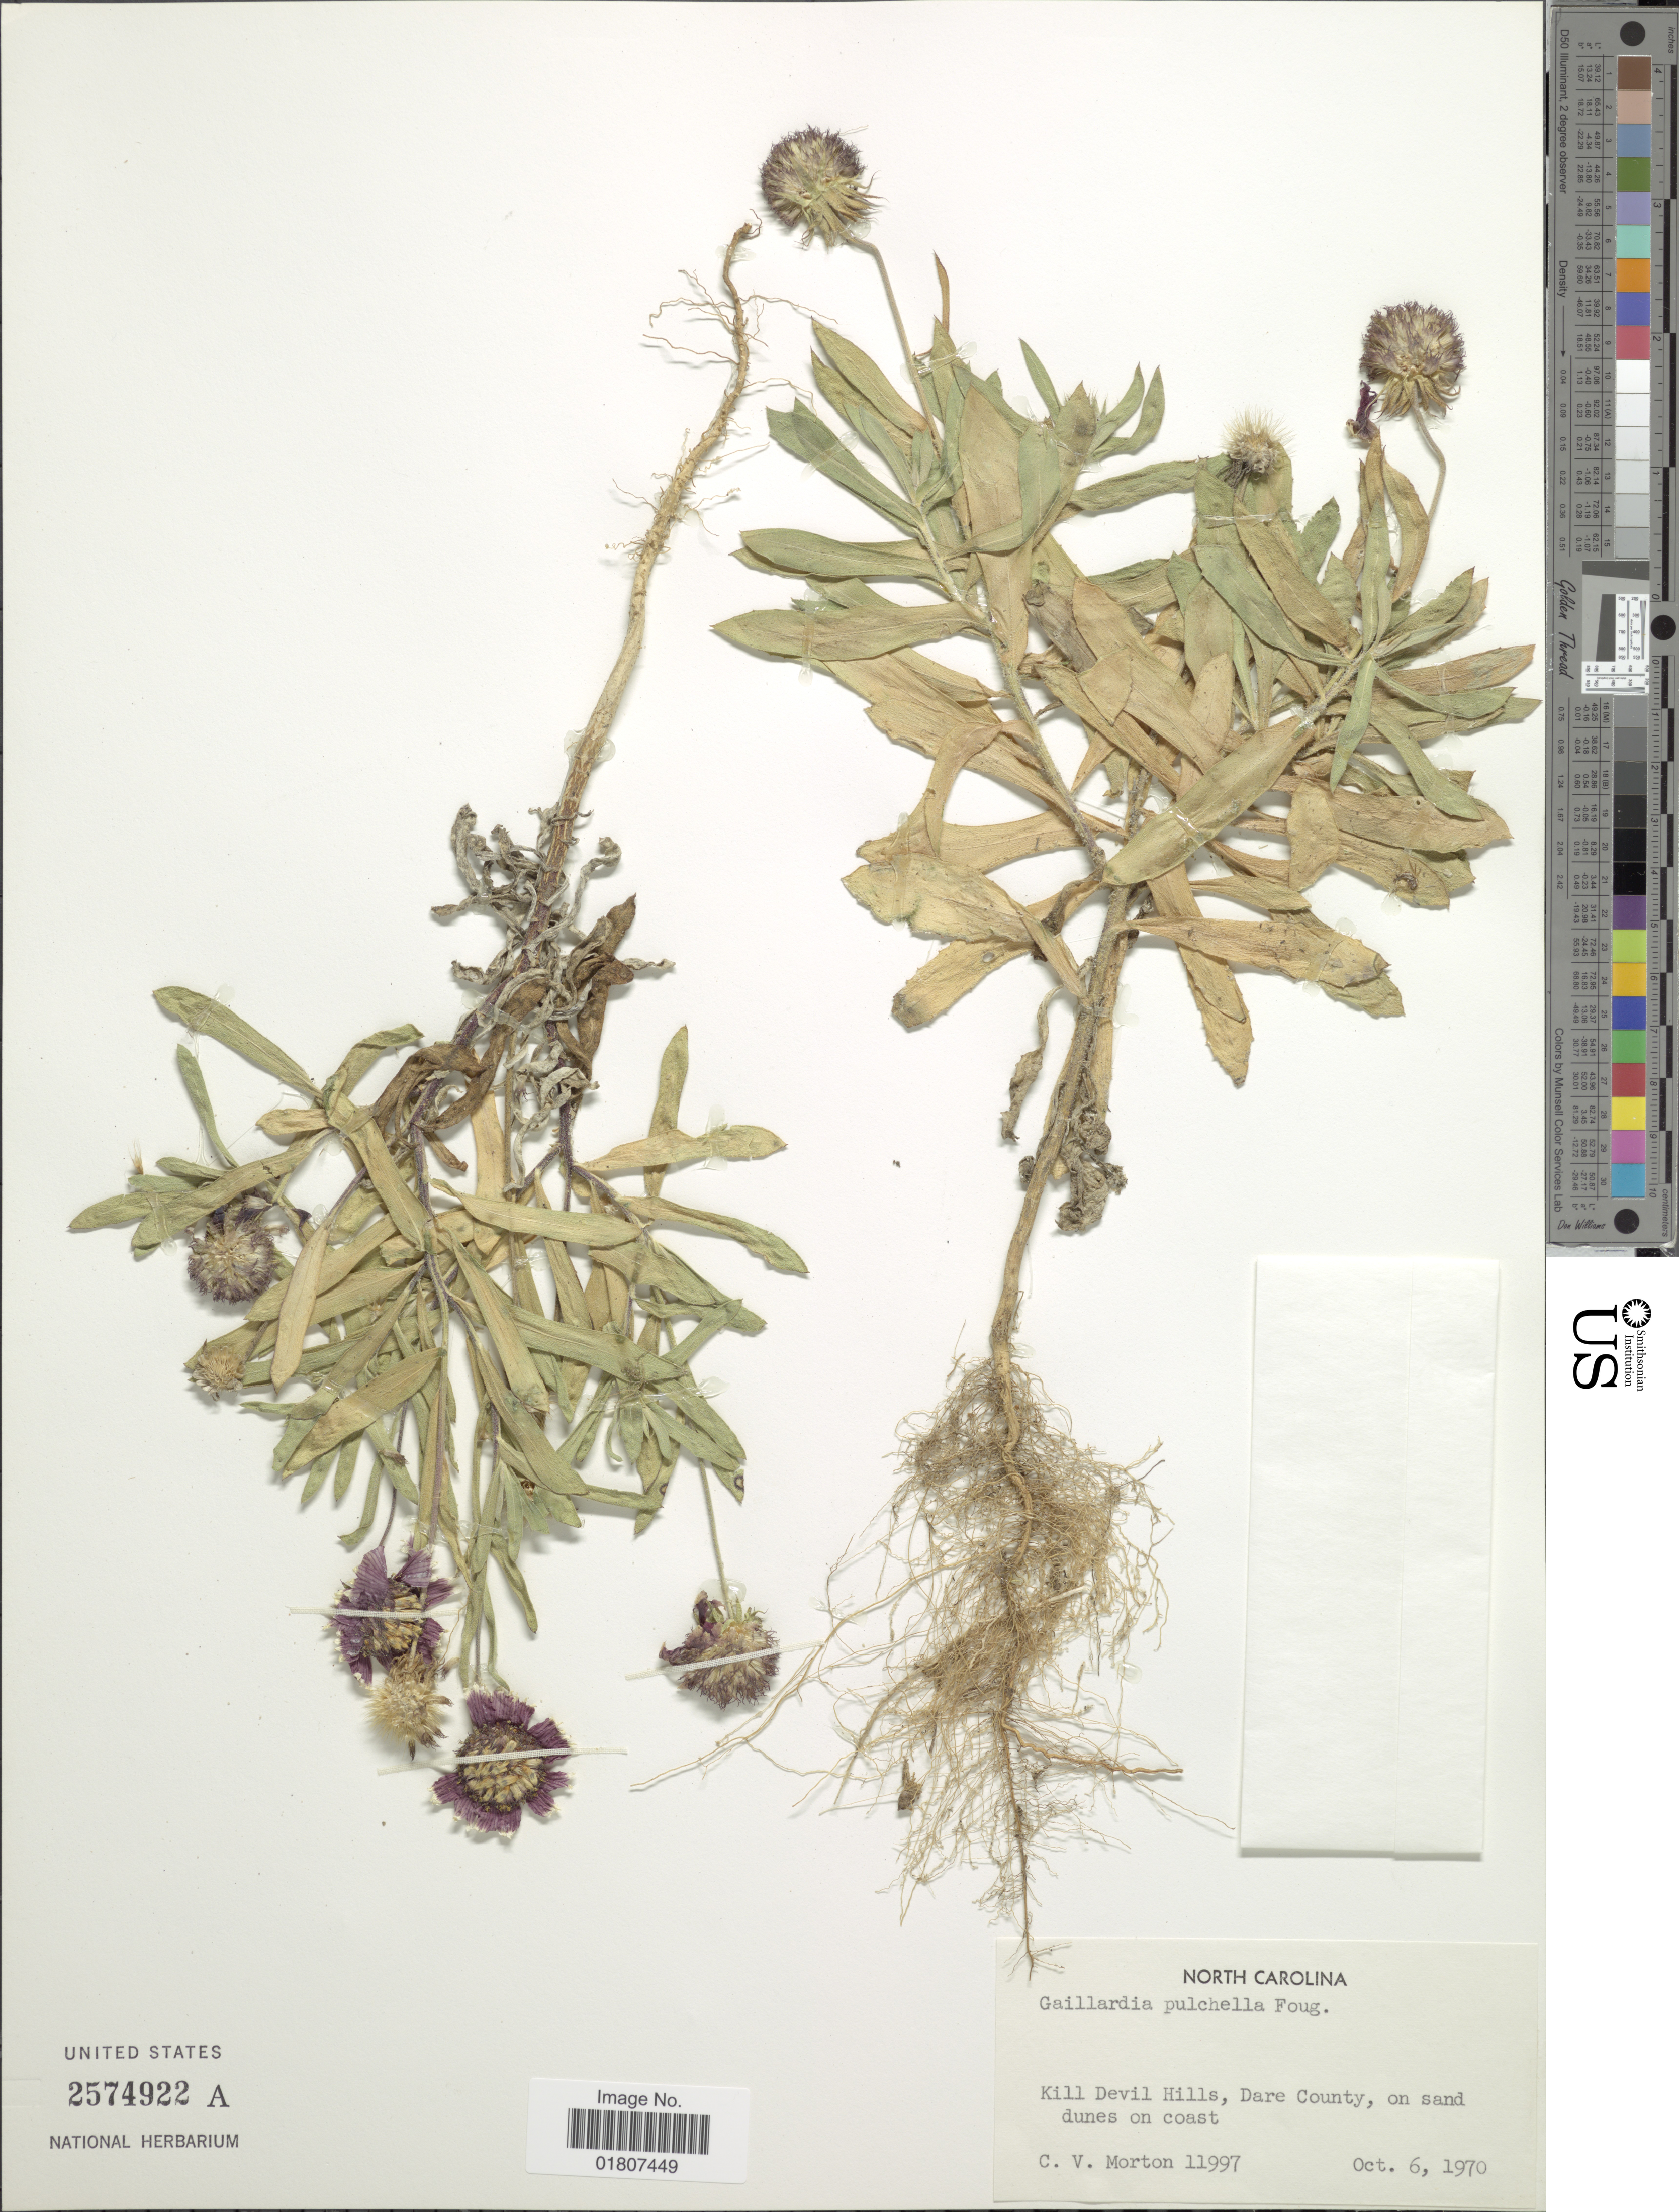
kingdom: Plantae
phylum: Tracheophyta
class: Magnoliopsida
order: Asterales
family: Asteraceae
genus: Gaillardia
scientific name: Gaillardia pulchella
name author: Foug.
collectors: C. V. Morton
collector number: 11997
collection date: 1970-10-06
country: United States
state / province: North Carolina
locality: Kill Devil Hills, Dare County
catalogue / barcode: US 2574922A